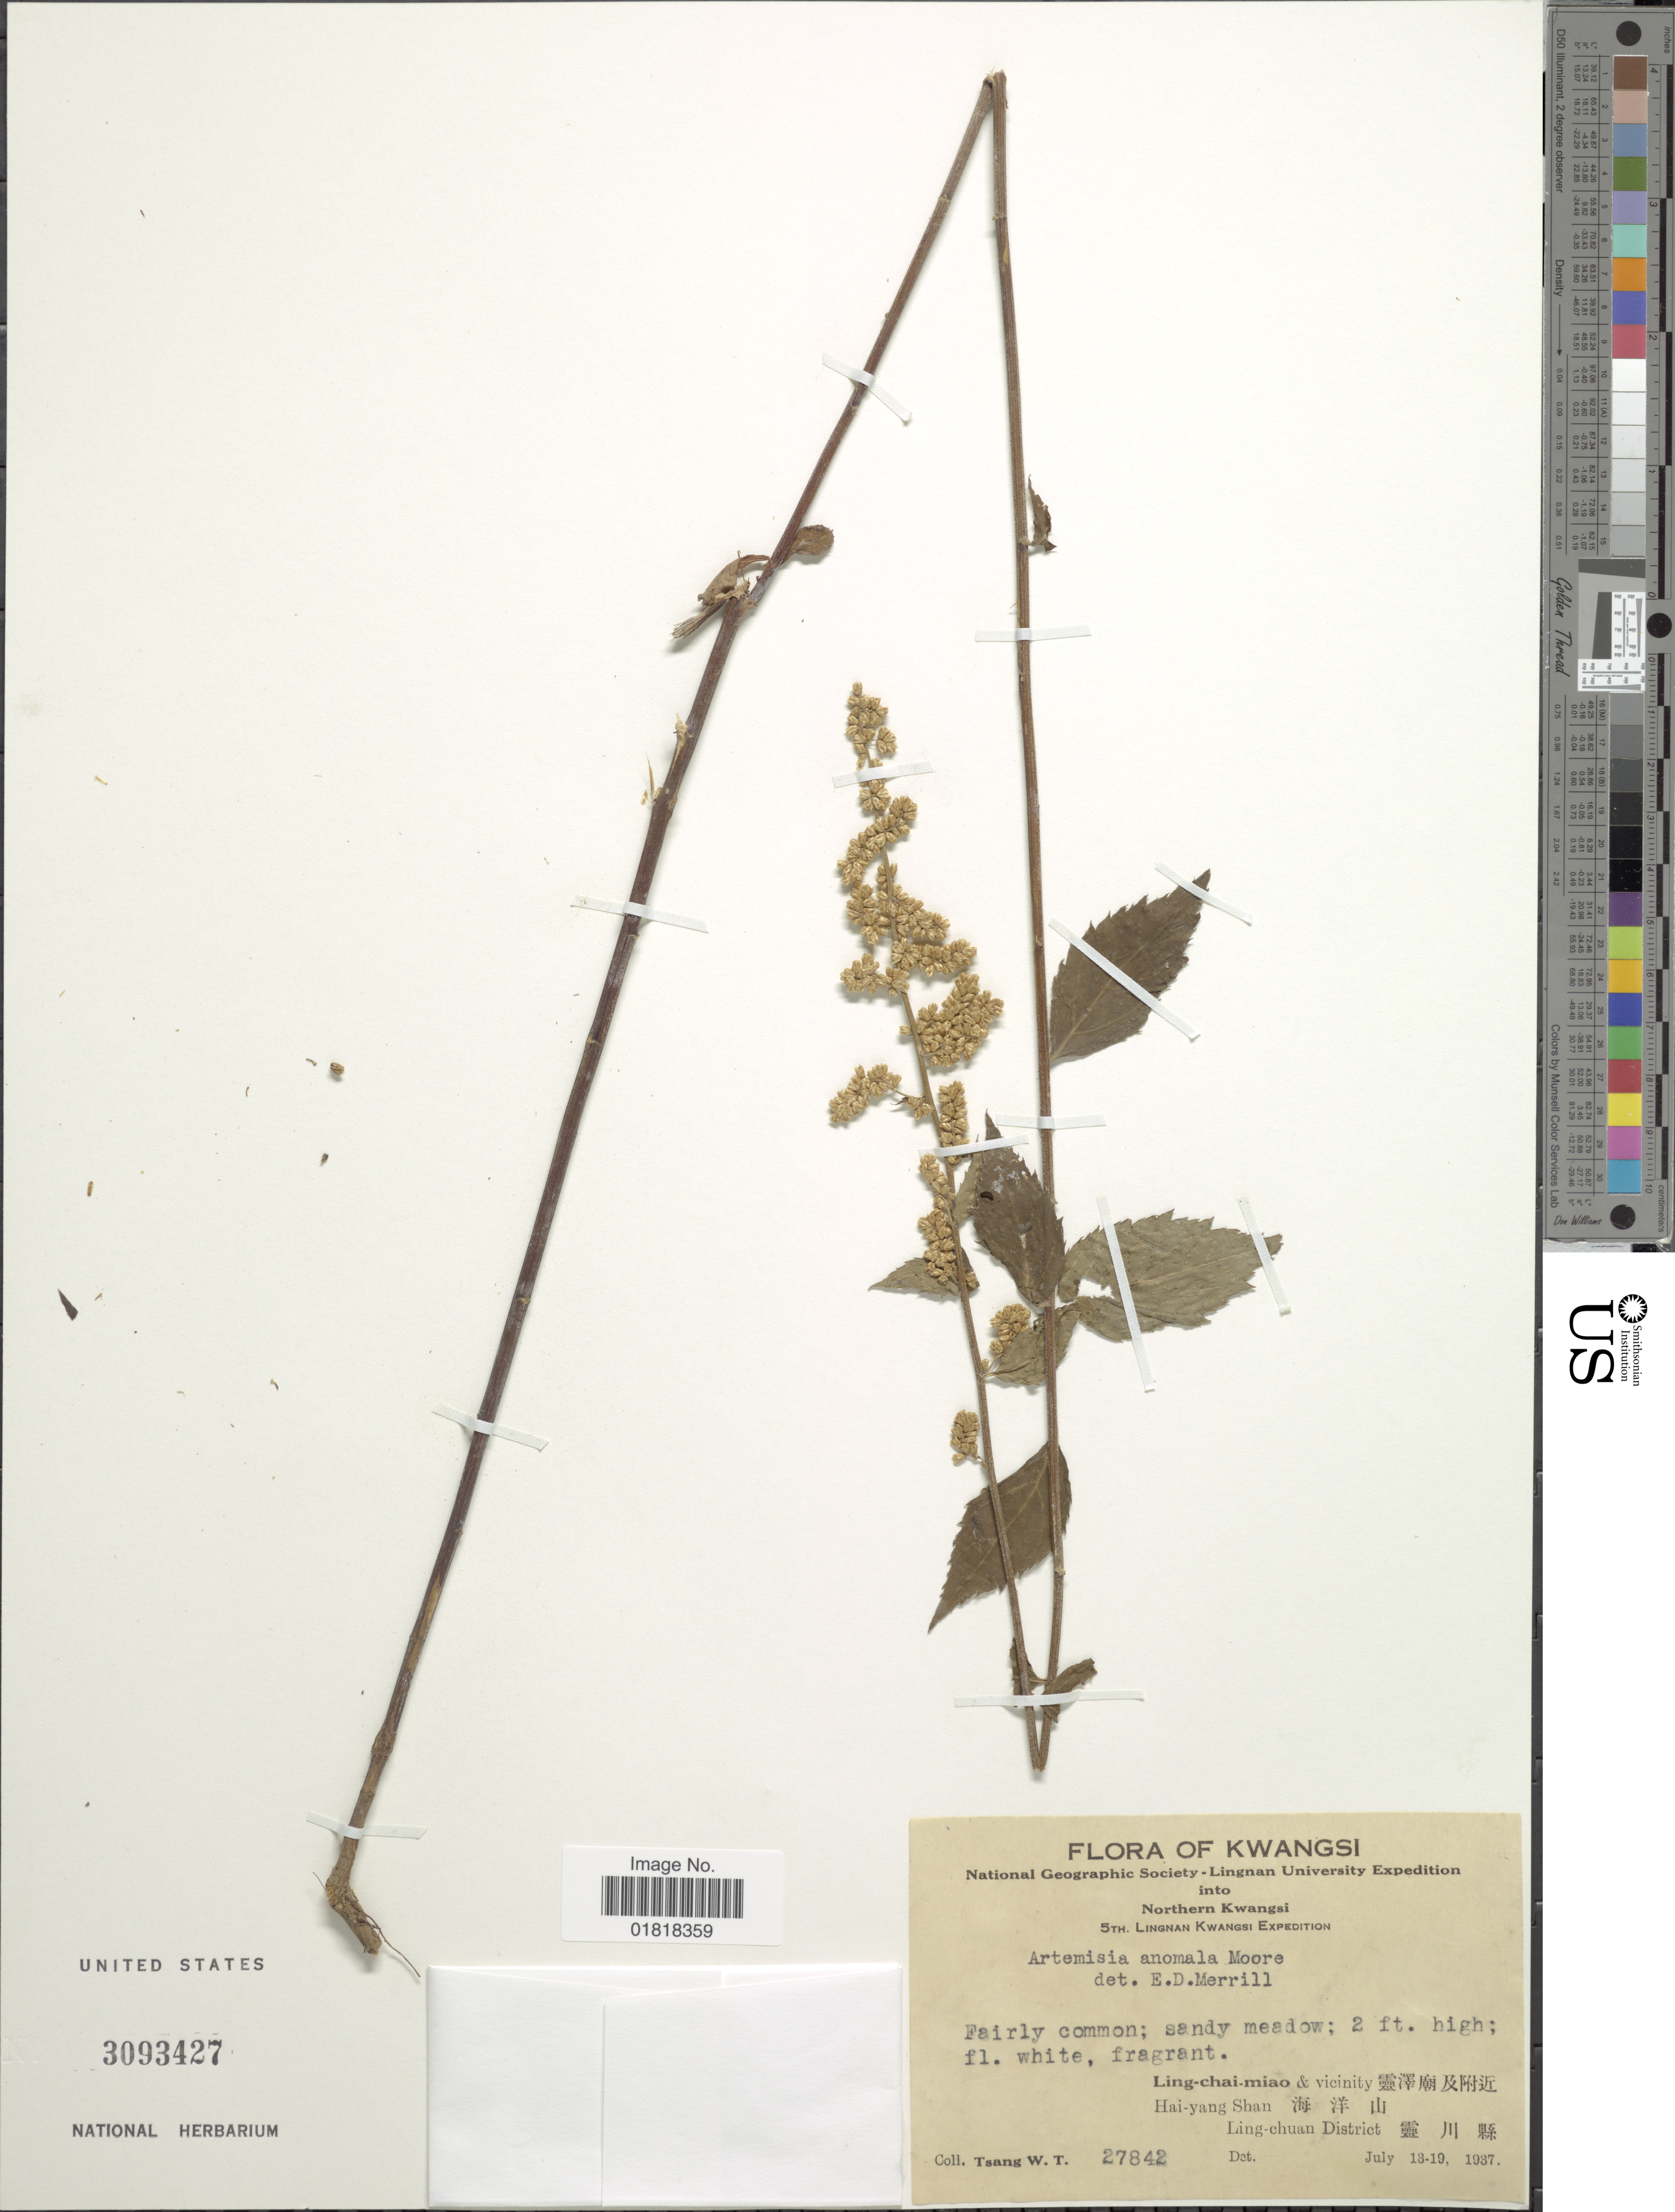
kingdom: Plantae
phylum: Tracheophyta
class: Magnoliopsida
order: Asterales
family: Asteraceae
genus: Artemisia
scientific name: Artemisia anomala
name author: S. Moore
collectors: W. T. Tsang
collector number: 27842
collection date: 1937-07-13/1937-07-19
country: China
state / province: Guangxi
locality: Northern Kwangsi, Lingnan Kwangsi, Ling-chai-miao & vicinity, Hai-yang Shan, Ling-chuan District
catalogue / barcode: US 3093427